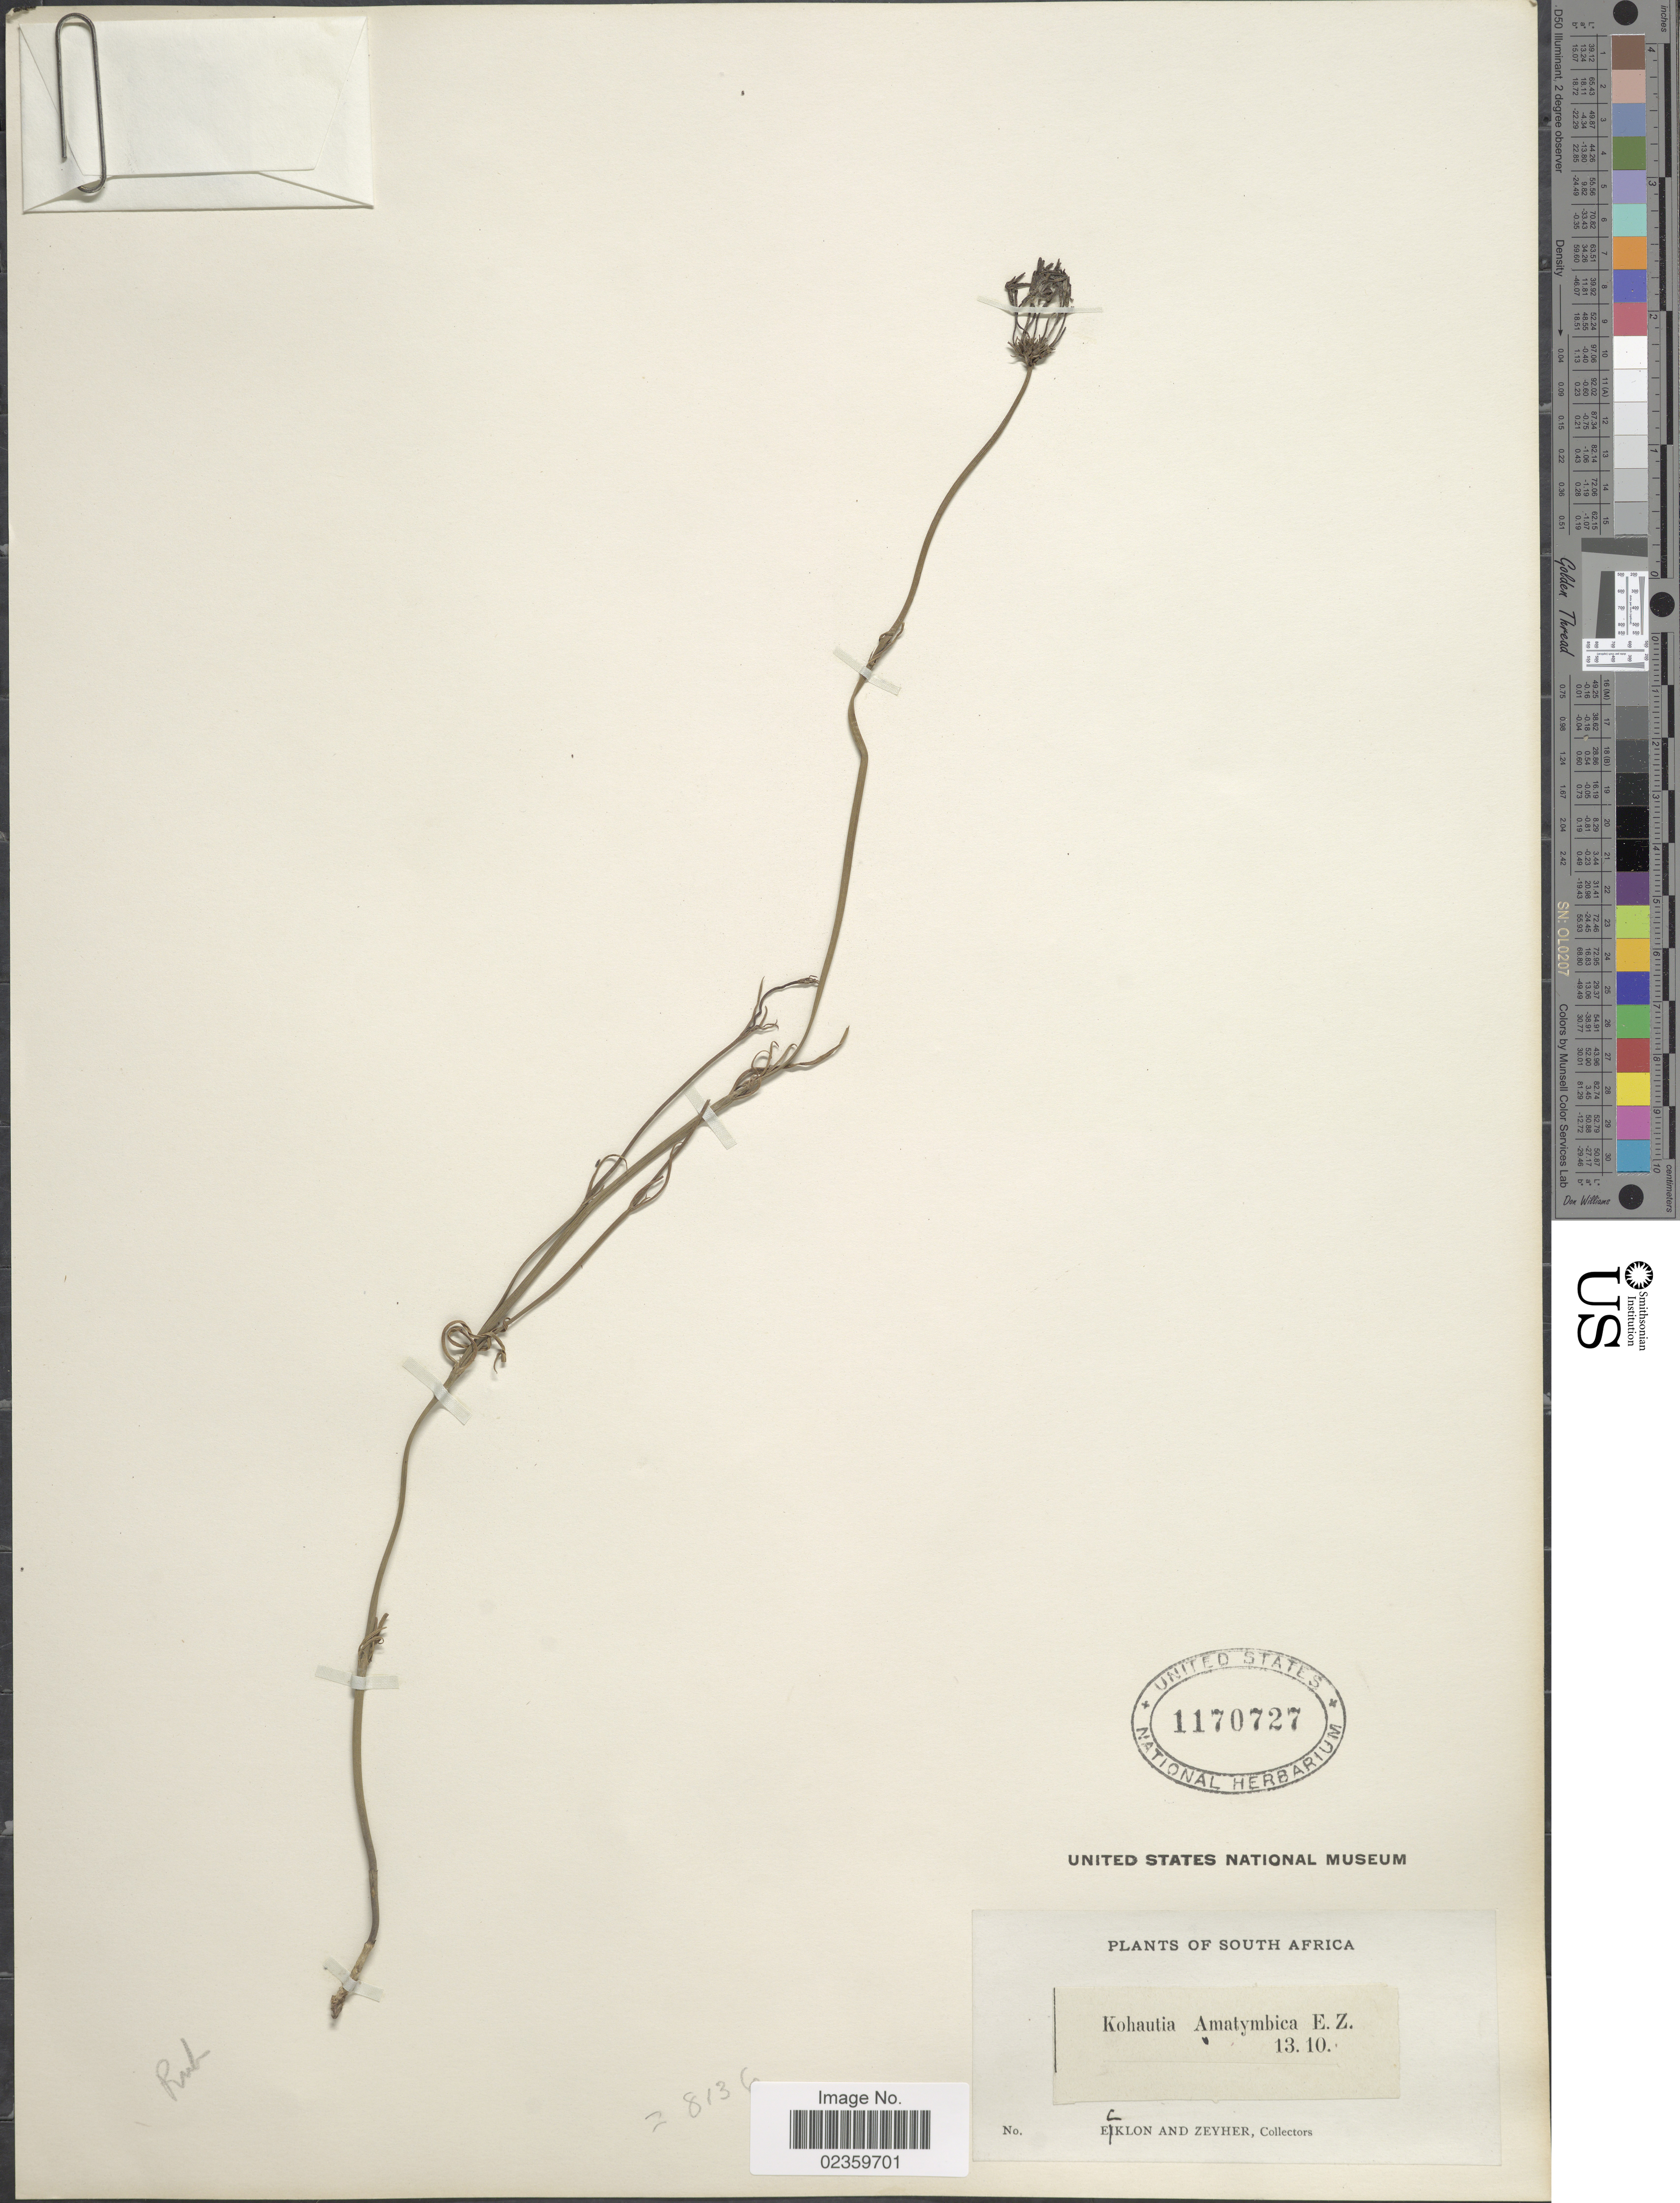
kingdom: Plantae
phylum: Tracheophyta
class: Magnoliopsida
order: Gentianales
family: Rubiaceae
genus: Kohautia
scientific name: Kohautia amatymbica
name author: Eckl. & Zeyh.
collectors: -. Ecklon & -. Zeyher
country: South Africa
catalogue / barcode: US 1170727